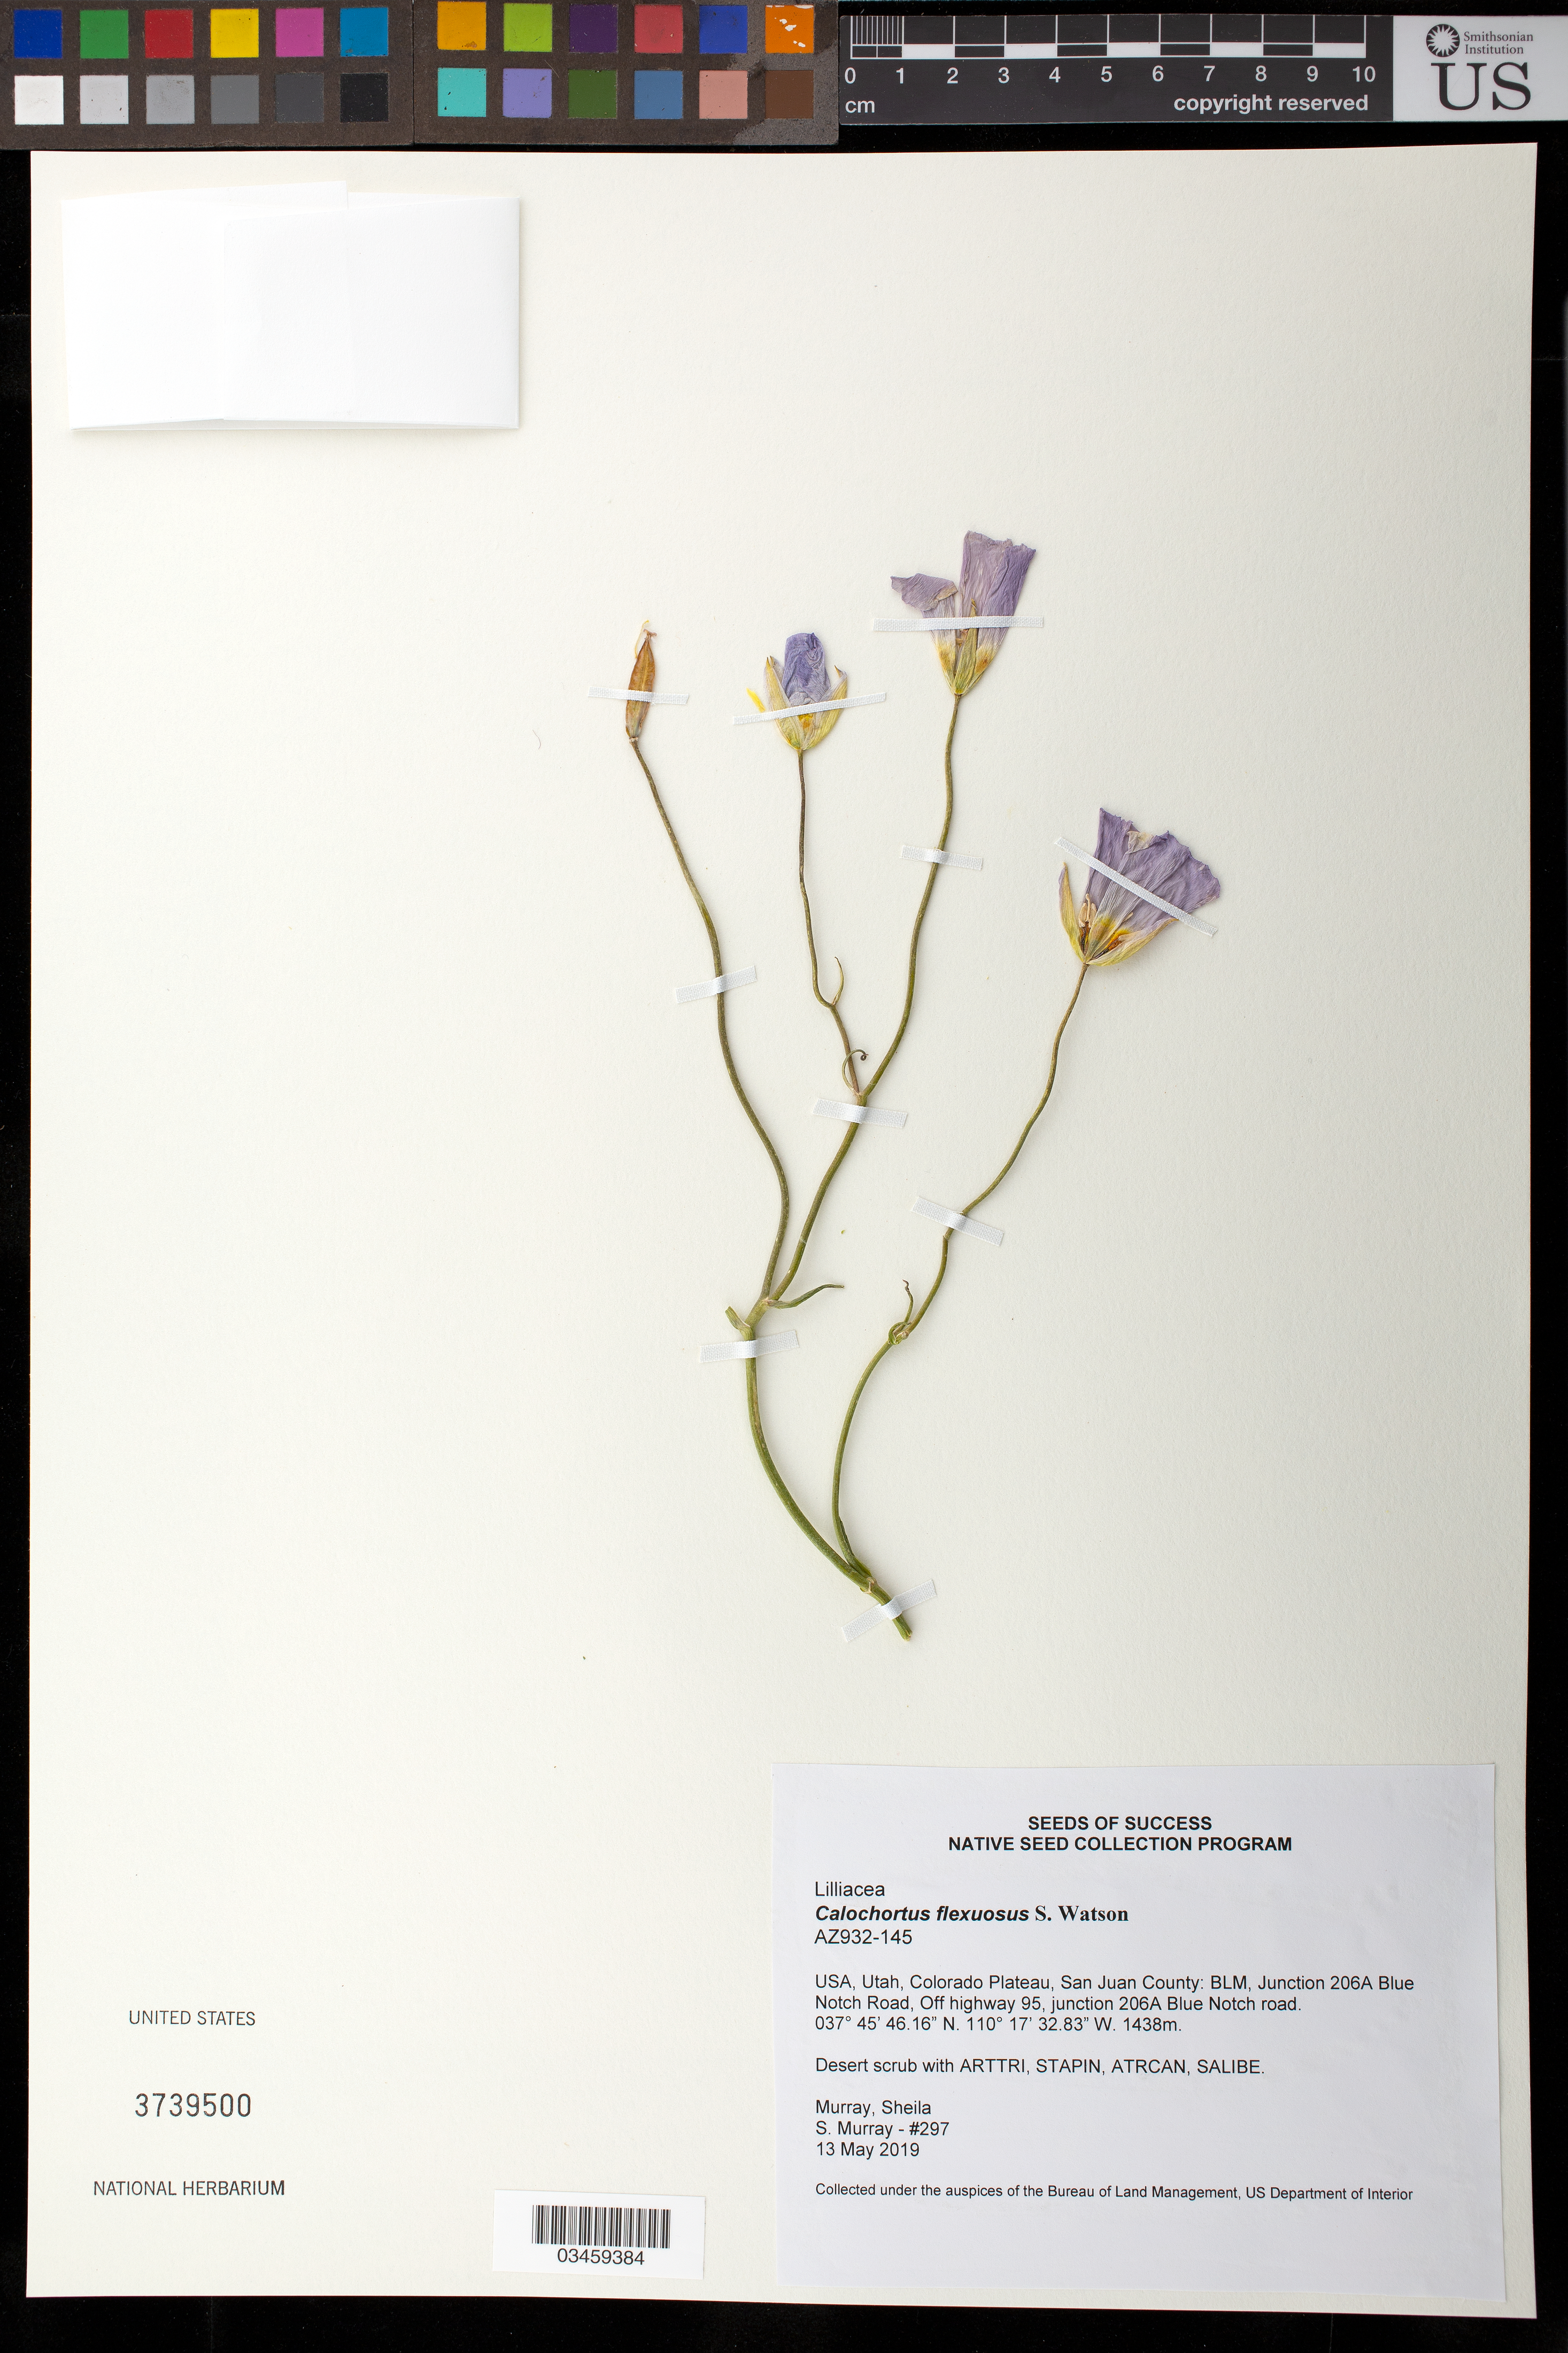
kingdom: Plantae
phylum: Tracheophyta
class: Liliopsida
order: Liliales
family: Liliaceae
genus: Calochortus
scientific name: Calochortus flexuosus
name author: S. Watson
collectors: S. Murray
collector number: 297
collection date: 2019-05-13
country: United States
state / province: Utah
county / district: San Juan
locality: Colorado Plateau, BLM, jct 206A Blue Notch Road, off Hwy 95, jct 206A Blue Notch road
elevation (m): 438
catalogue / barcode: US 3739500